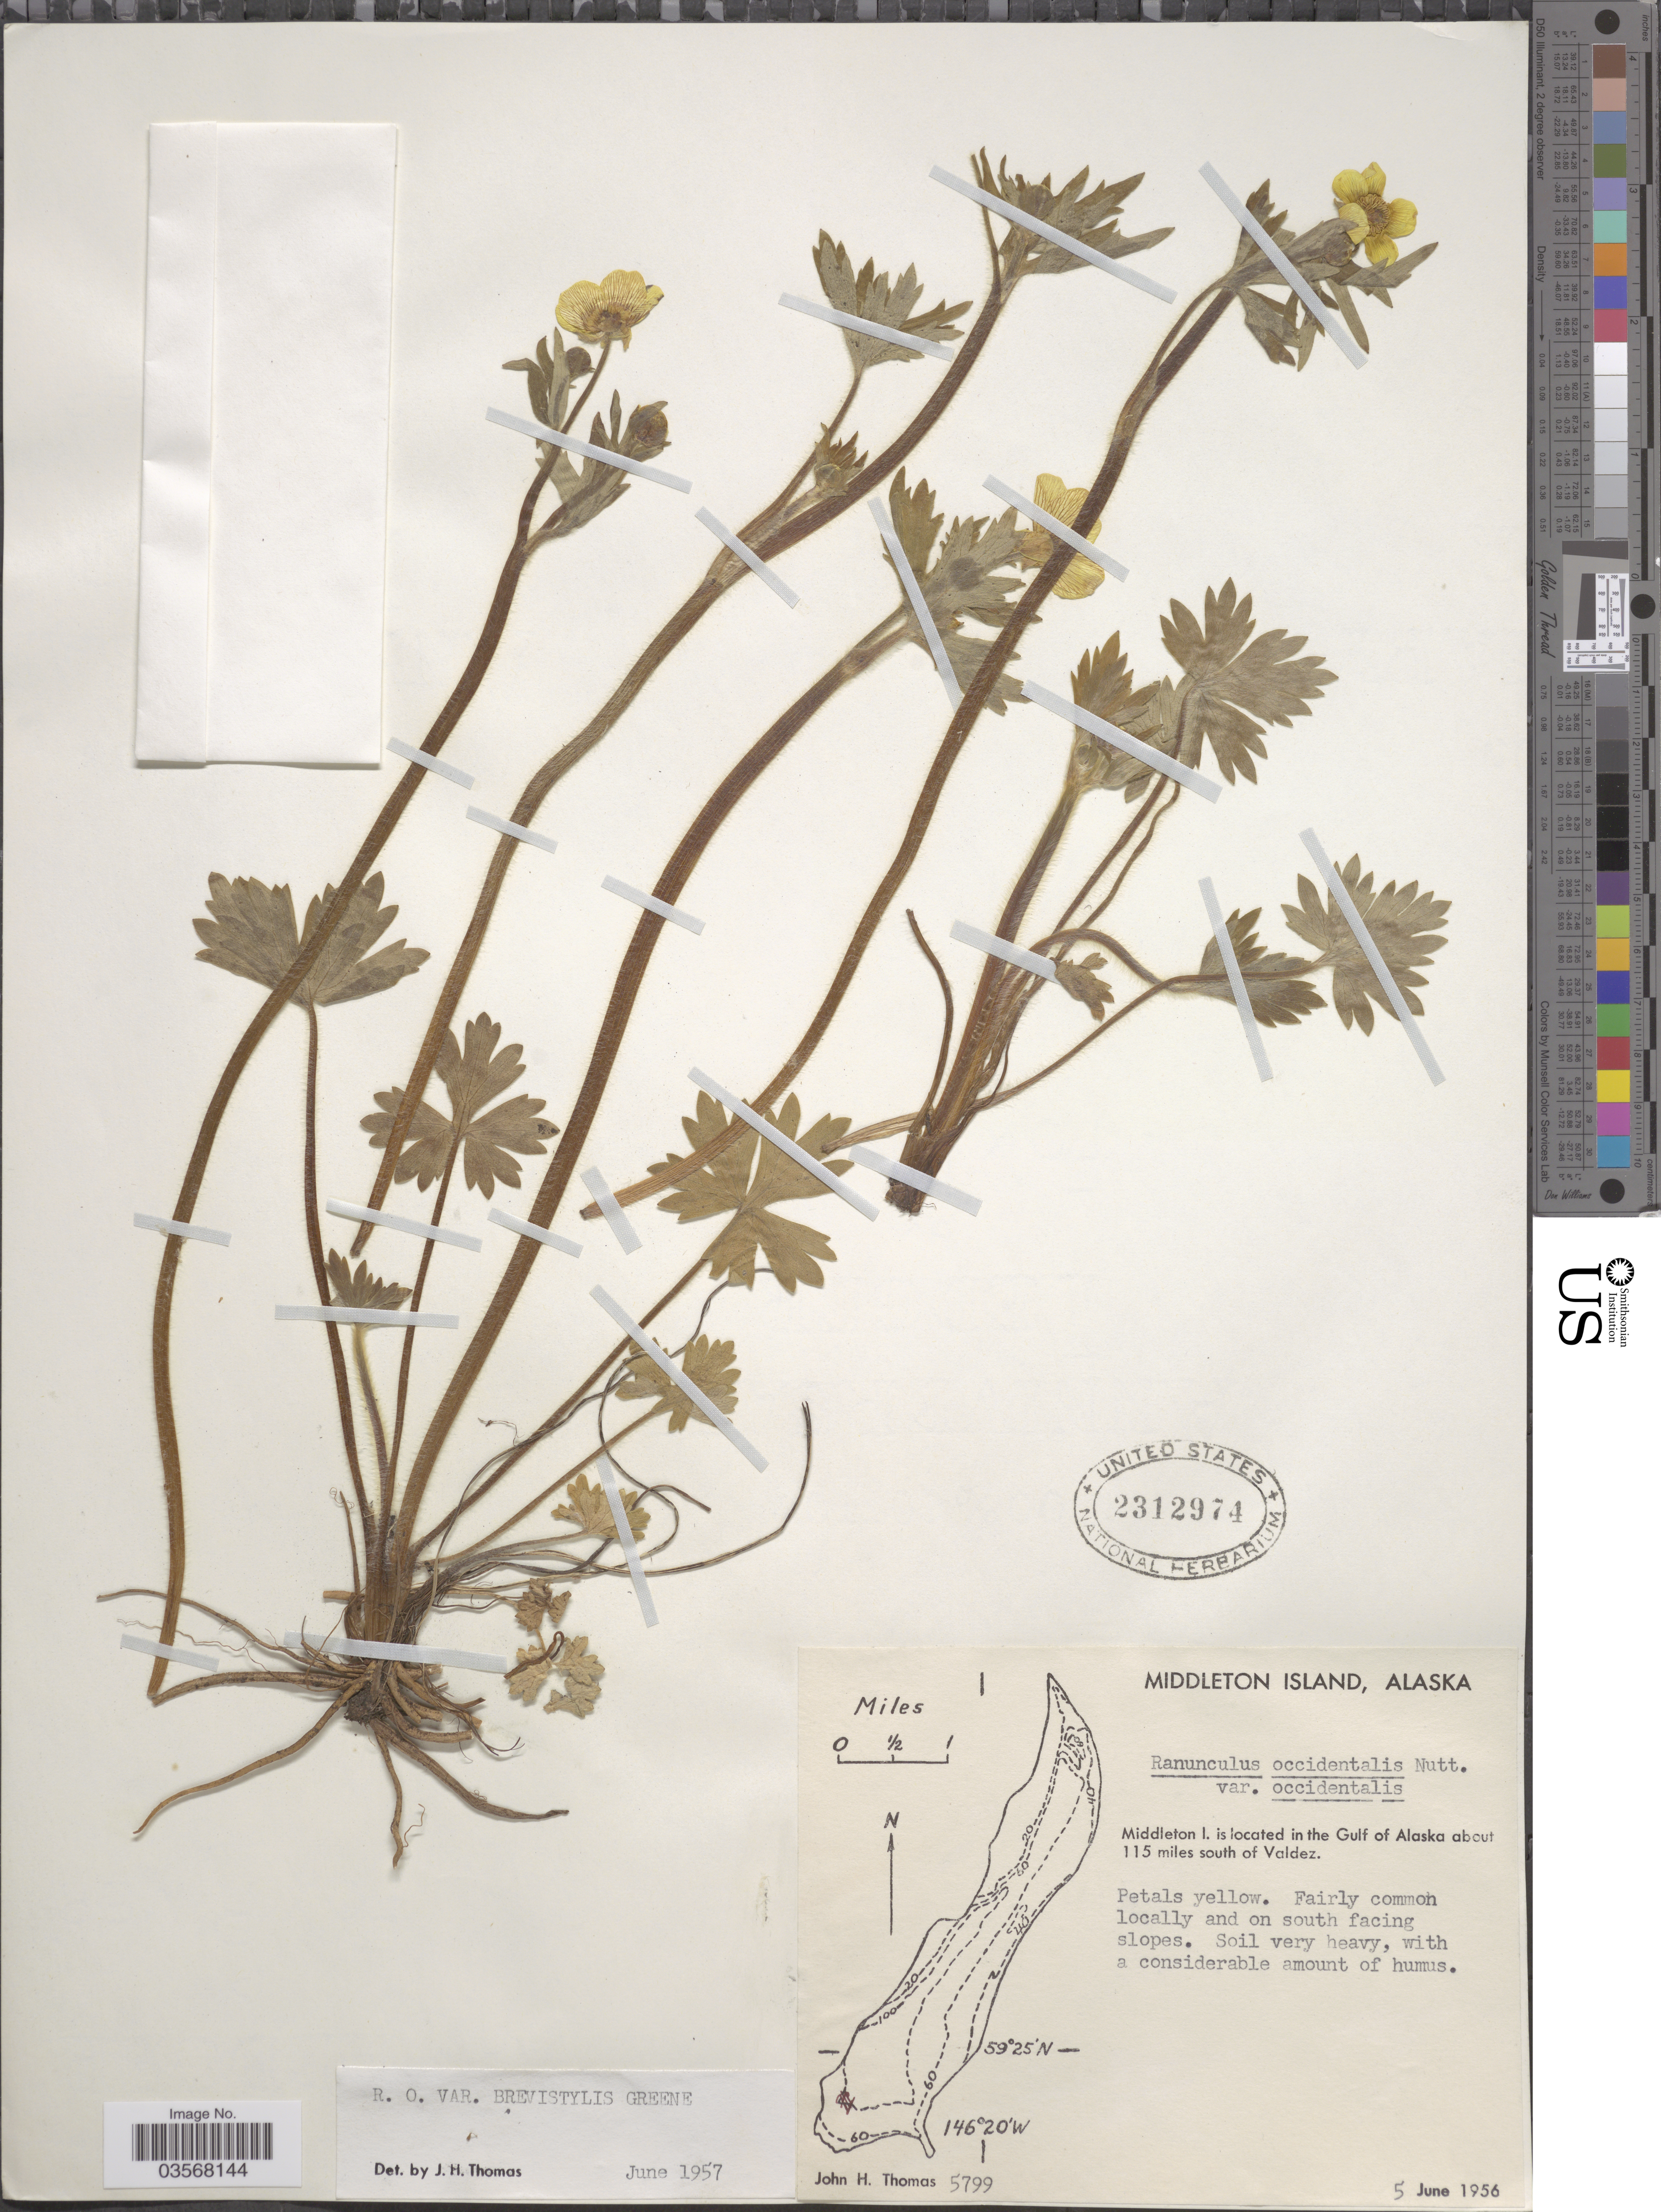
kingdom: Plantae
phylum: Tracheophyta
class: Magnoliopsida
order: Ranunculales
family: Ranunculaceae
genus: Ranunculus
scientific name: Ranunculus occidentalis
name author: Nutt.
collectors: J. H. Thomas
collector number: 5799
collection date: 1956-06-05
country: United States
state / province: Alaska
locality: Middleton Island. Middleton I. is located in the Gulf of Alaska about 115 miles south of Valdez.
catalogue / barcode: US 2312974